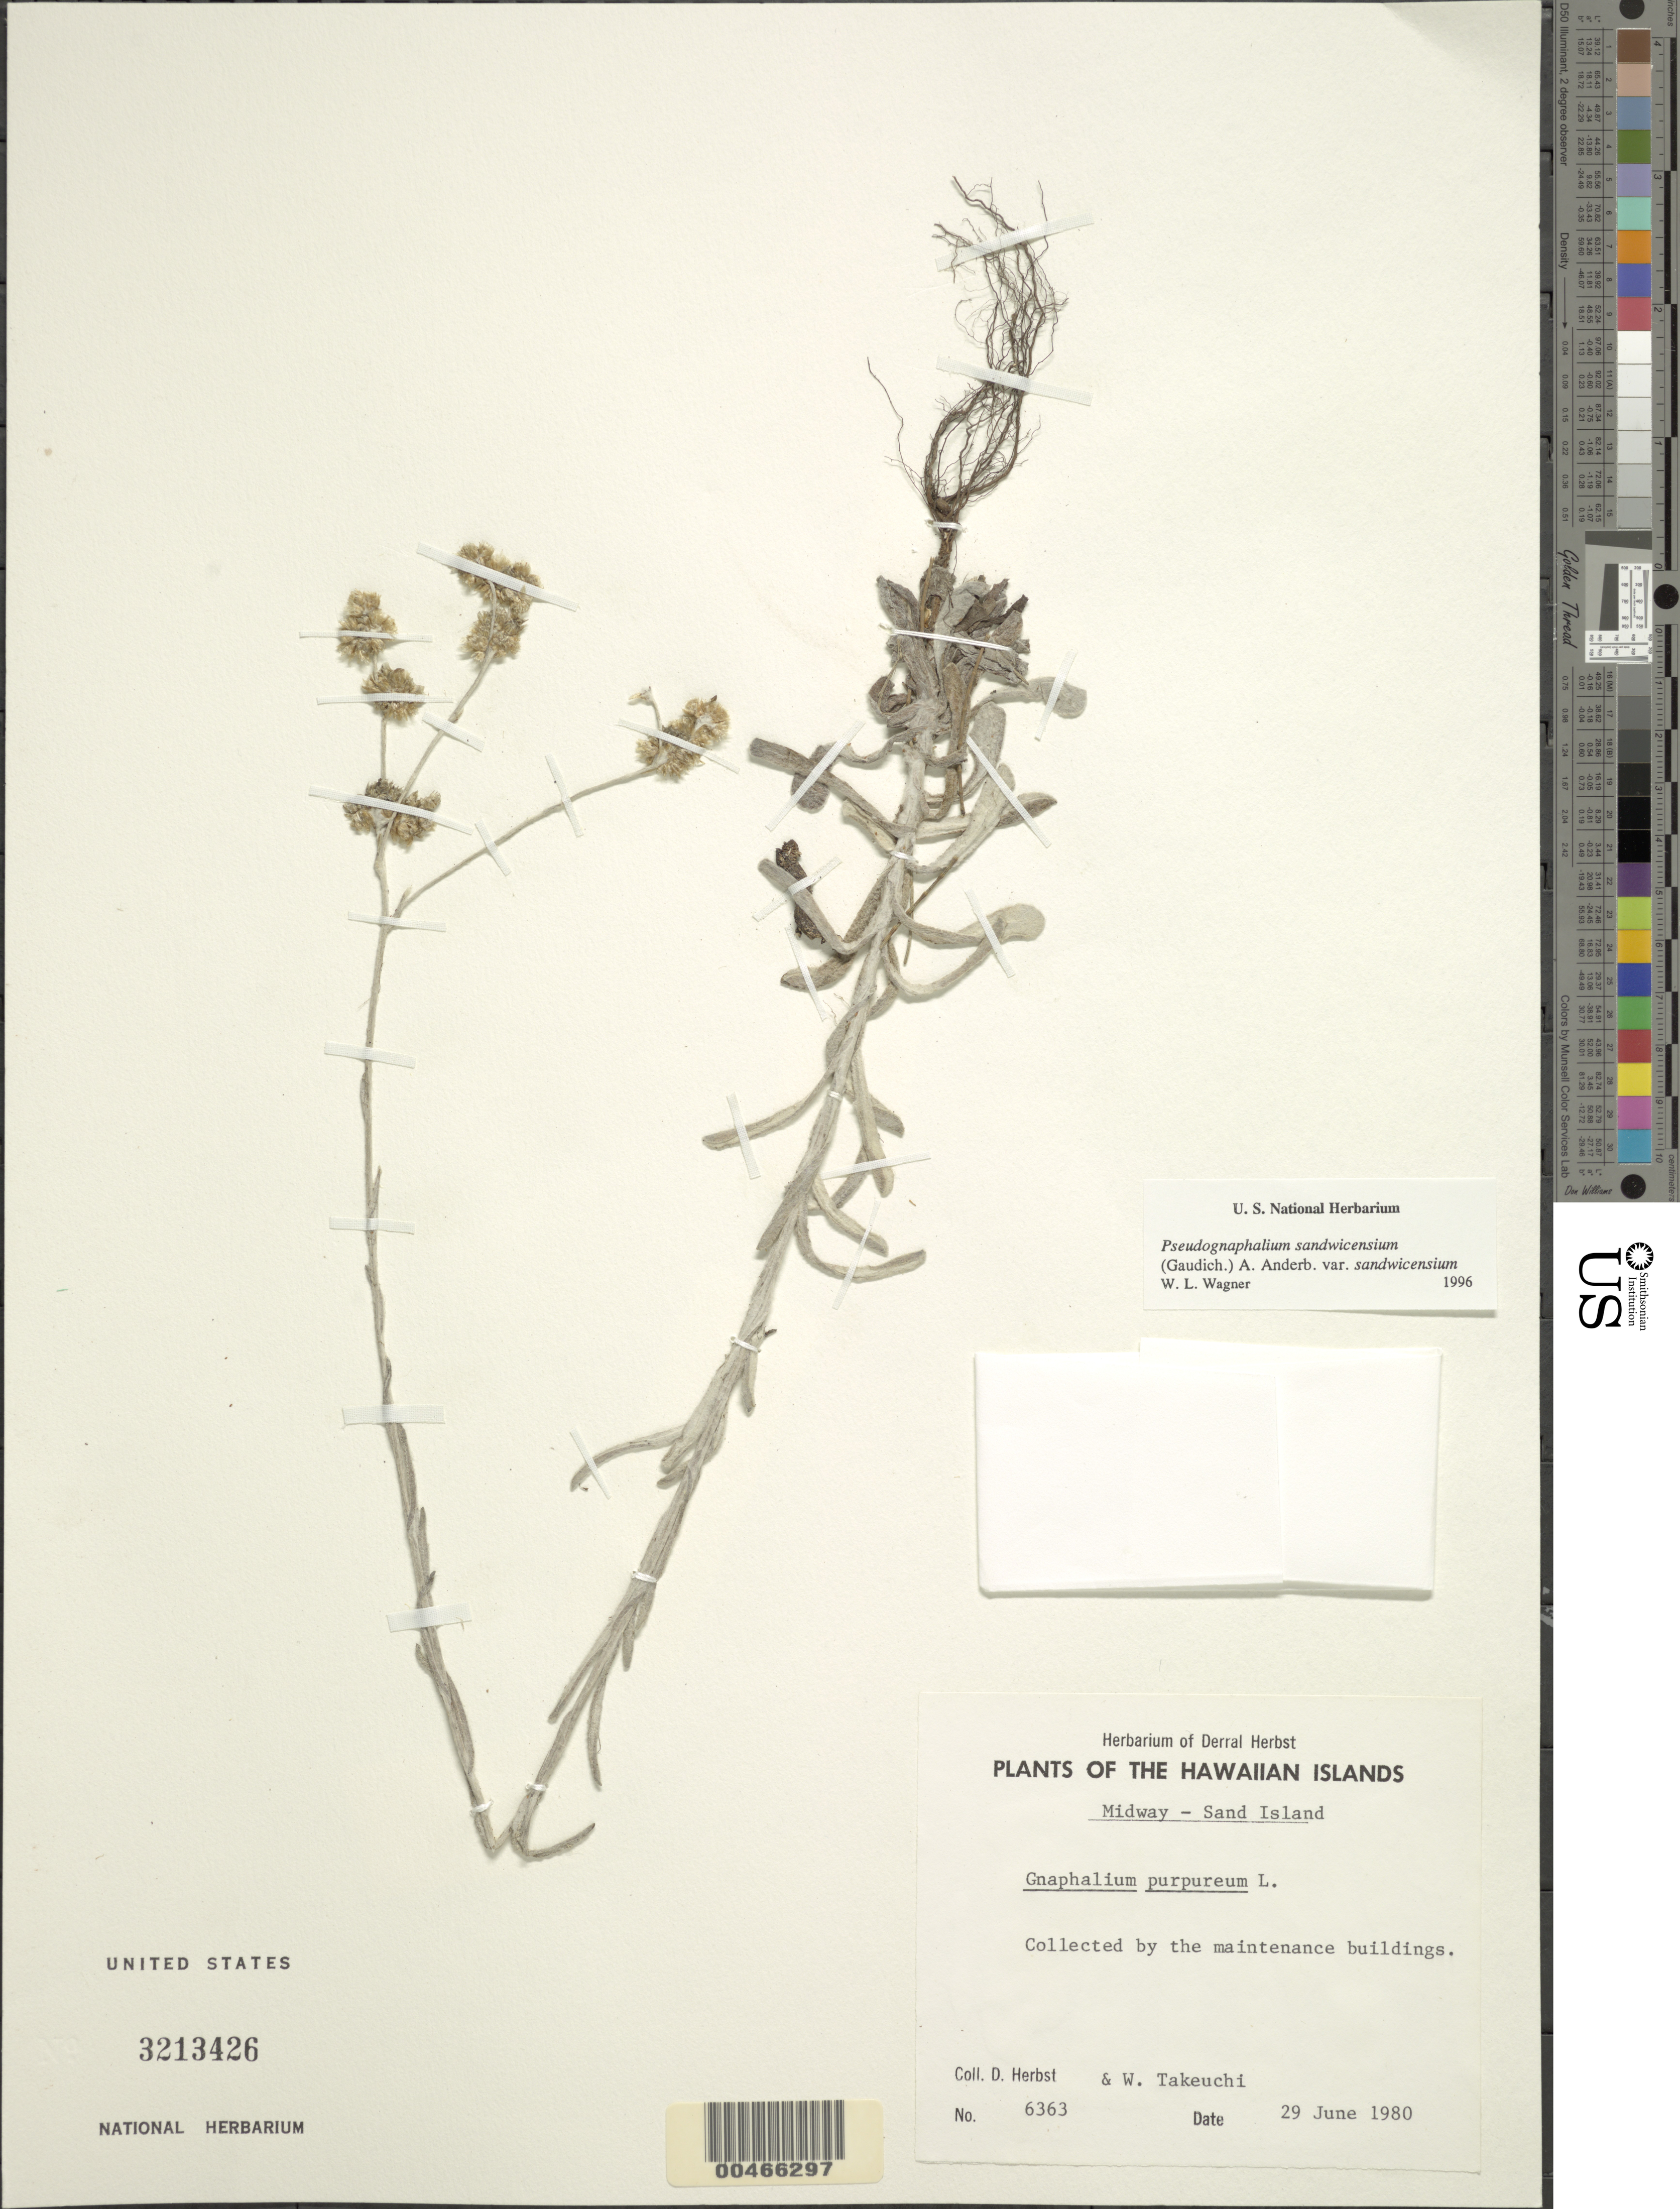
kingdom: Plantae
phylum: Tracheophyta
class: Magnoliopsida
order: Asterales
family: Asteraceae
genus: Pseudognaphalium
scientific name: Pseudognaphalium sandwicensium var. sandwicensium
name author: (Gaudich.) Anderb.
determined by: Wagner, W. L., (BOT), Smithsonian Institution - National Museum of Natural History (UNITED STATES)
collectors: D. R. Herbst & W. N. Takeuchi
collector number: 6363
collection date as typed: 29 Jun 1980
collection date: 1980-06-29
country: U.S. Administered Pacific Islands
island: Midway Atoll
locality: Midway, Sand Islet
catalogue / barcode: US 3213426